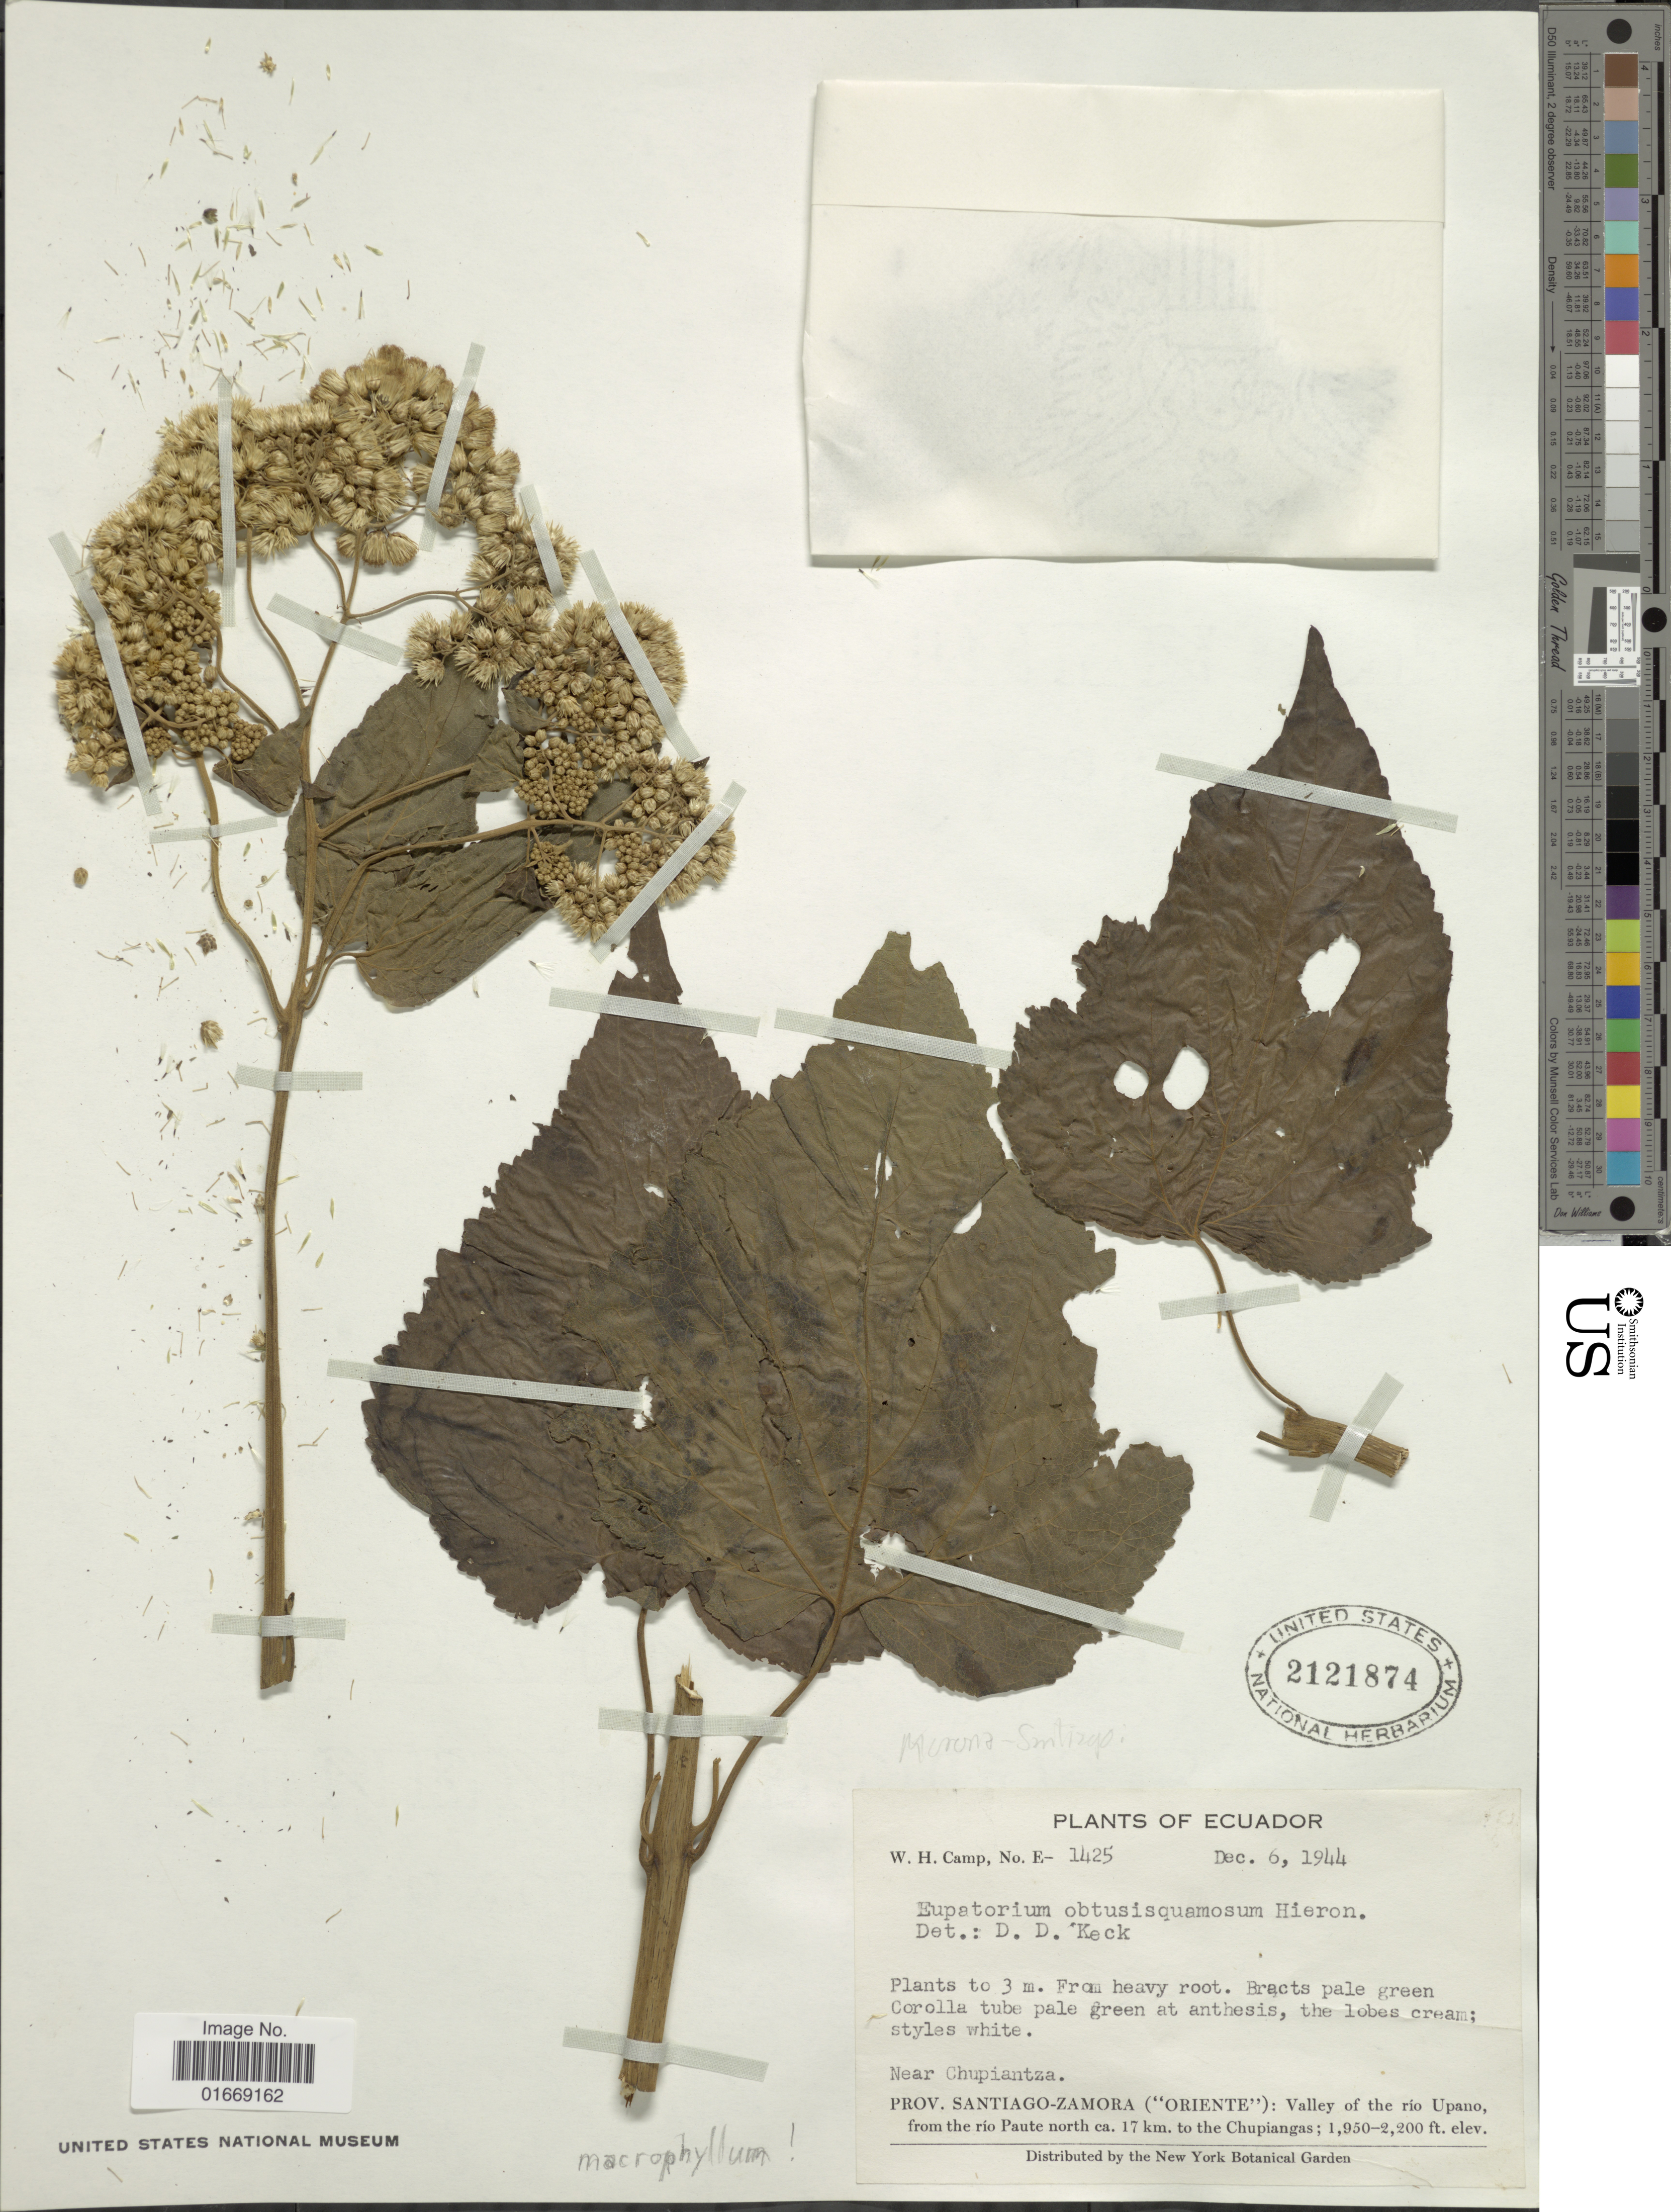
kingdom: Plantae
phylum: Tracheophyta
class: Magnoliopsida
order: Asterales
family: Asteraceae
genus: Hebeclinium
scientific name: Hebeclinium macrophyllum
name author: (L.) DC.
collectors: W. H. Camp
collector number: E-1425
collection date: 1944-12-06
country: Ecuador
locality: Near Chupiantza, Prov. Santiago-Zamora (Oriente), Valley of the rio Upano, from the rio Paute north ca 17 km to the Chupiangas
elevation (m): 594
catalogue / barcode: US 2121874